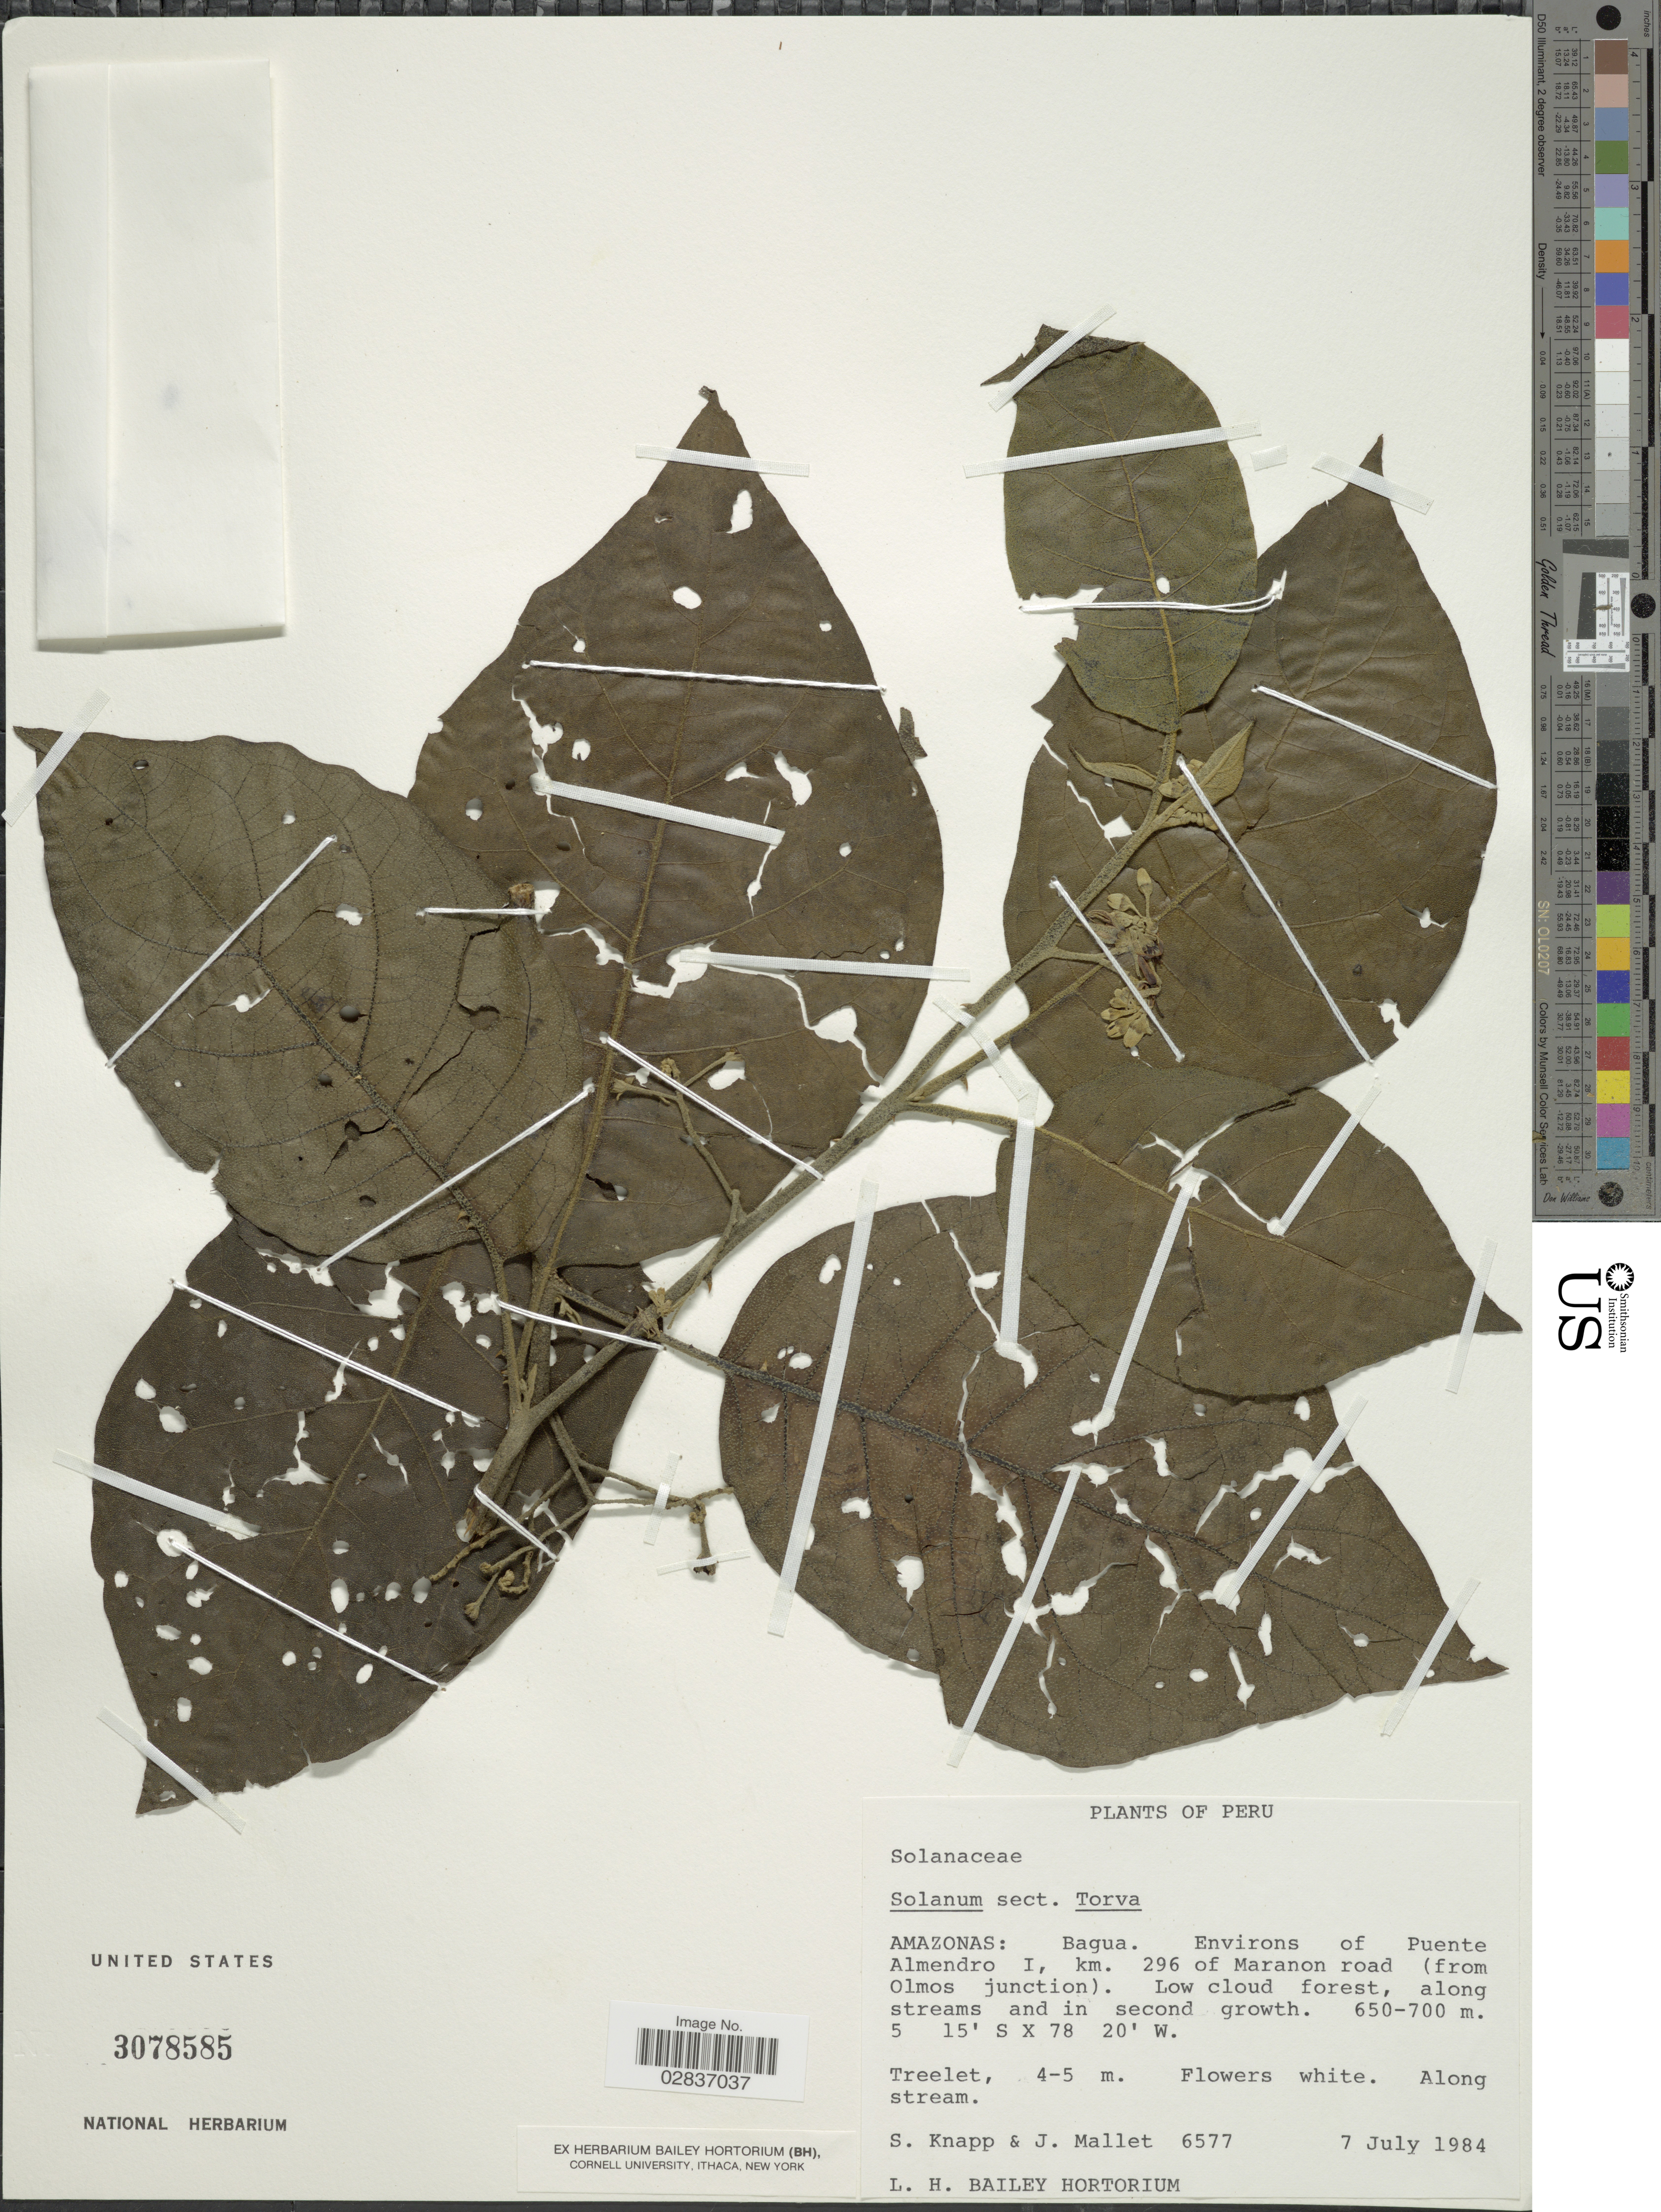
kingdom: Plantae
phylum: Tracheophyta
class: Magnoliopsida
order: Solanales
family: Solanaceae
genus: Solanum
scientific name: Solanum ovalifolium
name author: Dunal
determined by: Knapp, S. D.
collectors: S. Knapp & J. Mallett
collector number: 6577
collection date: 1984-07-07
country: Peru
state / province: Amazonas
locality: Bagua. Environs of Puente Almendro I, km. 296 of Maranon road (from Olmos junction).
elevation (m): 650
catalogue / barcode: US 3078585